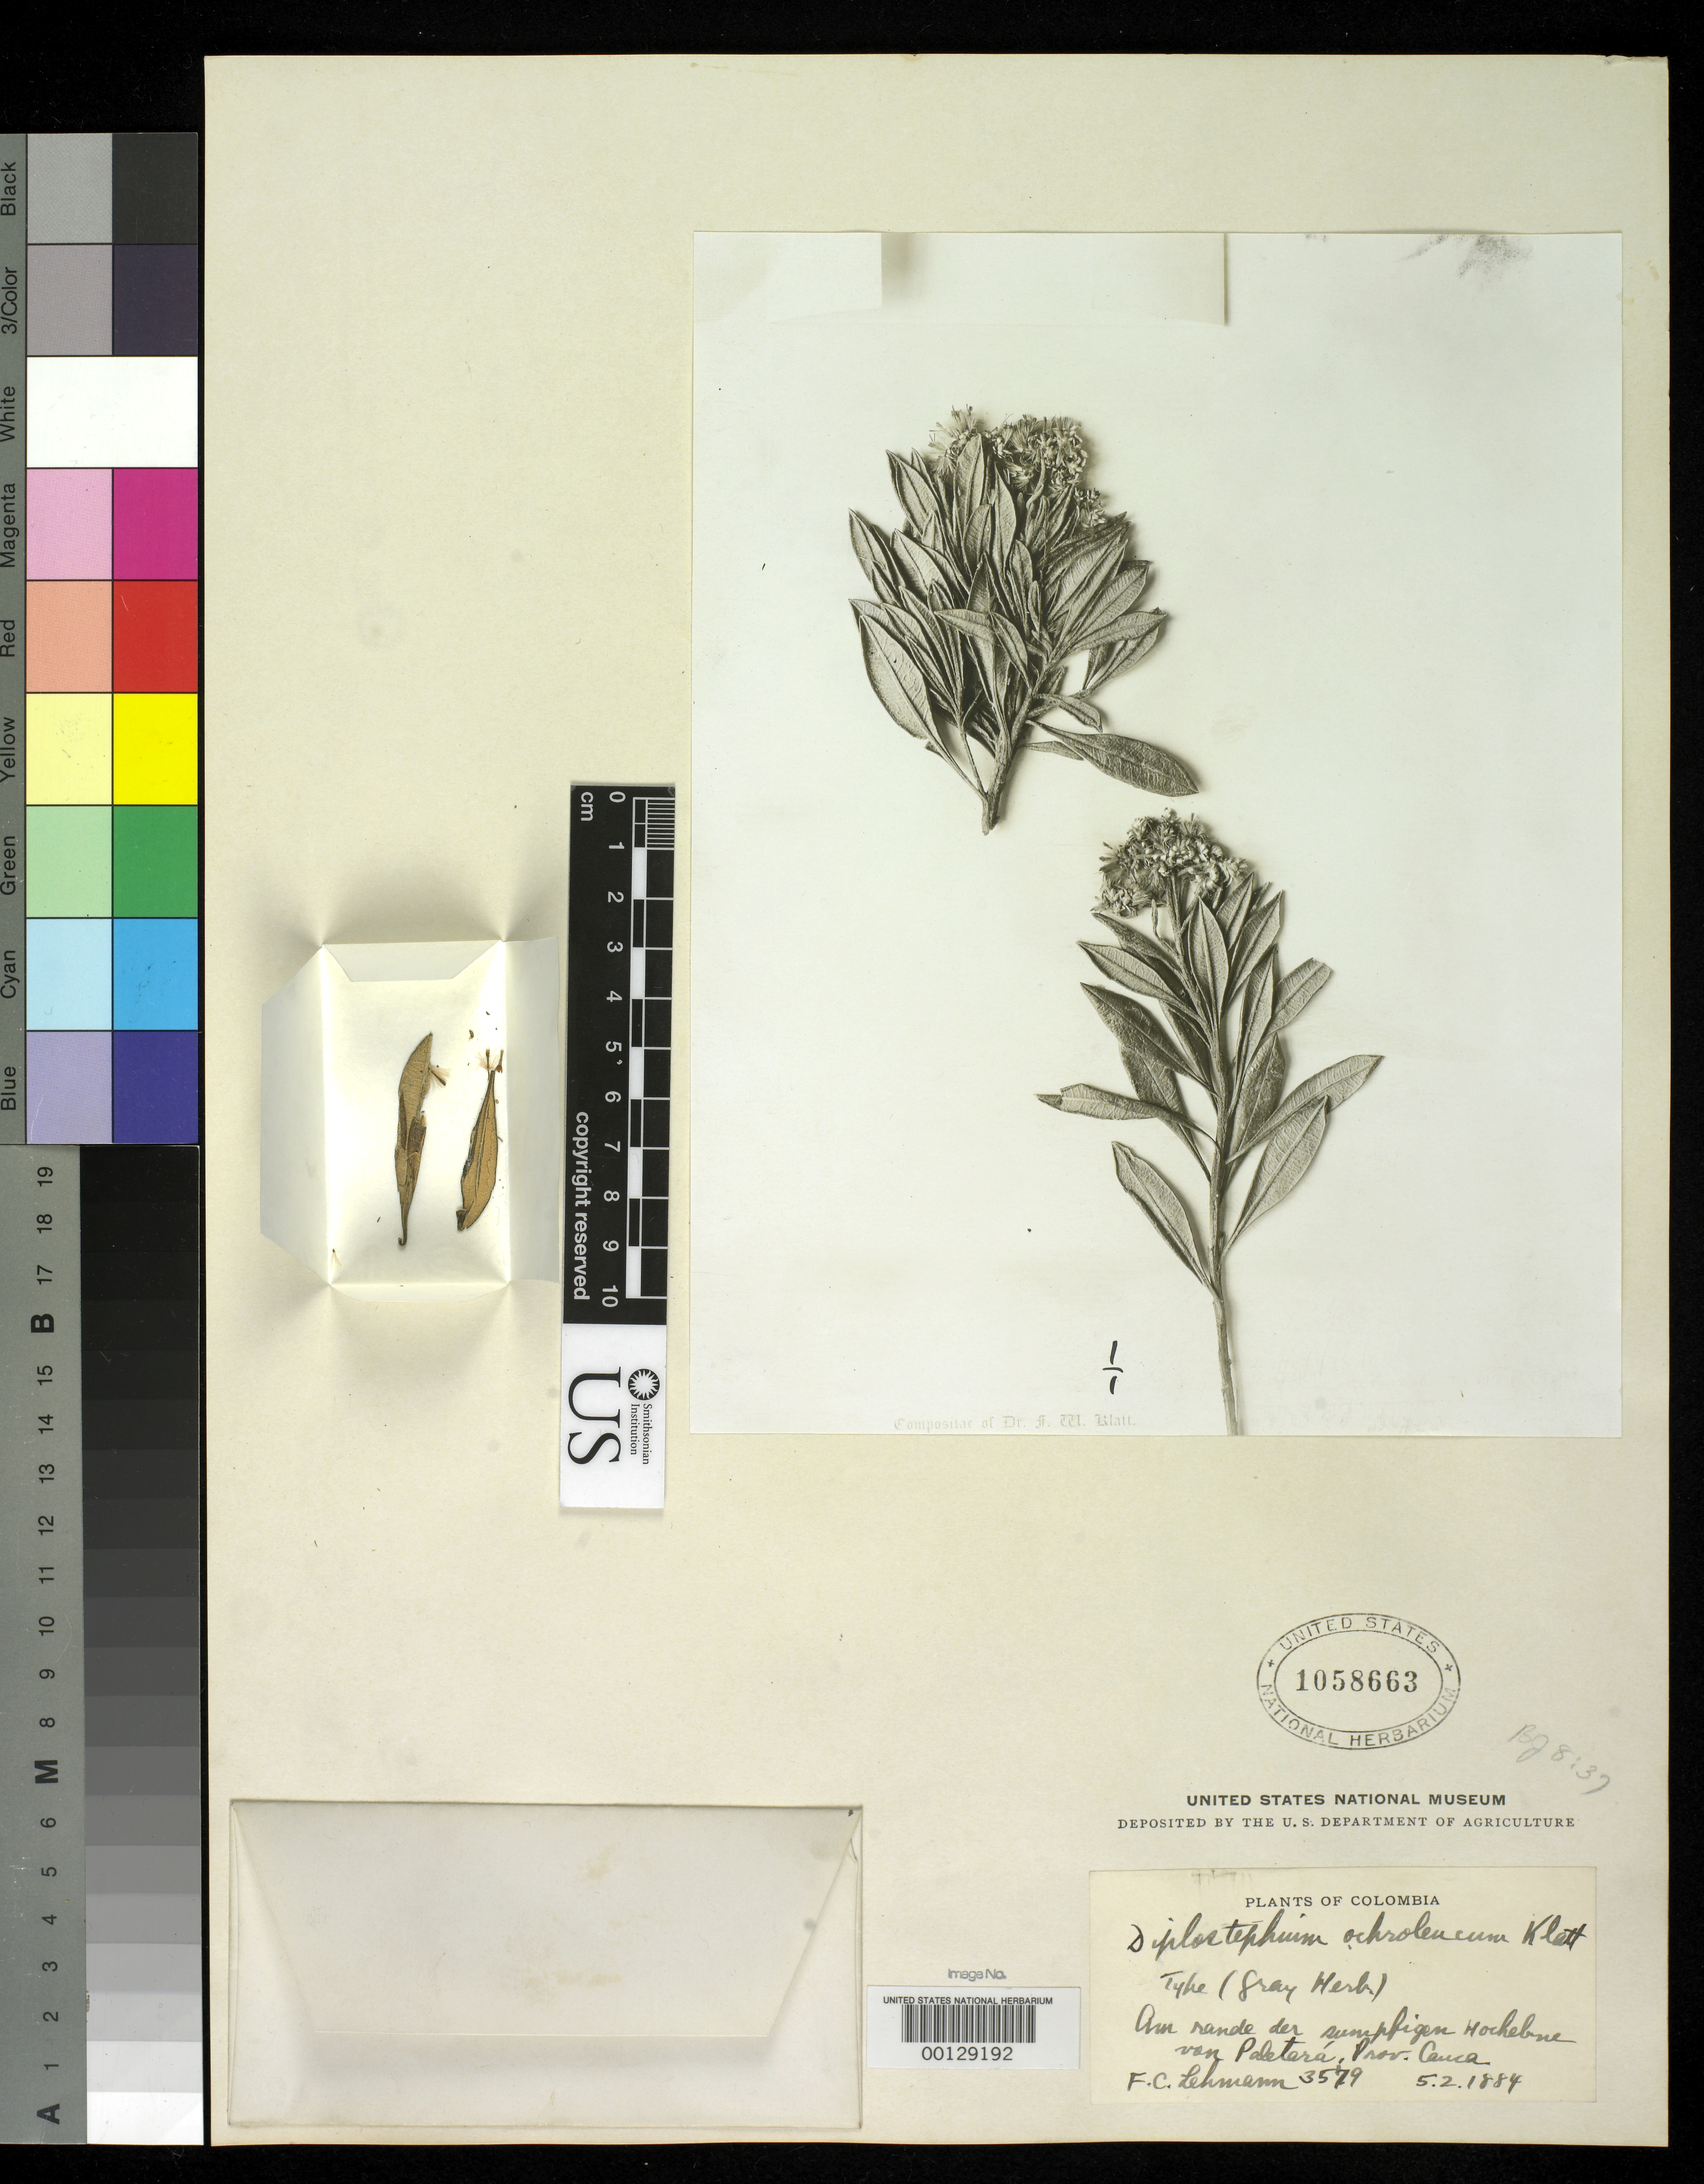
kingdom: Plantae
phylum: Tracheophyta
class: Magnoliopsida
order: Asterales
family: Asteraceae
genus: Diplostephium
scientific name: Diplostephium ochroleucum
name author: Klatt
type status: Isotype Fragment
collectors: F. C. Lehmann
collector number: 3579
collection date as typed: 05 Feb 1884 or 02 May 1884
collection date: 1884-02-05 or 1884-05-02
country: Colombia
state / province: Cauca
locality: Paletara.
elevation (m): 3000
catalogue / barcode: US 1058663